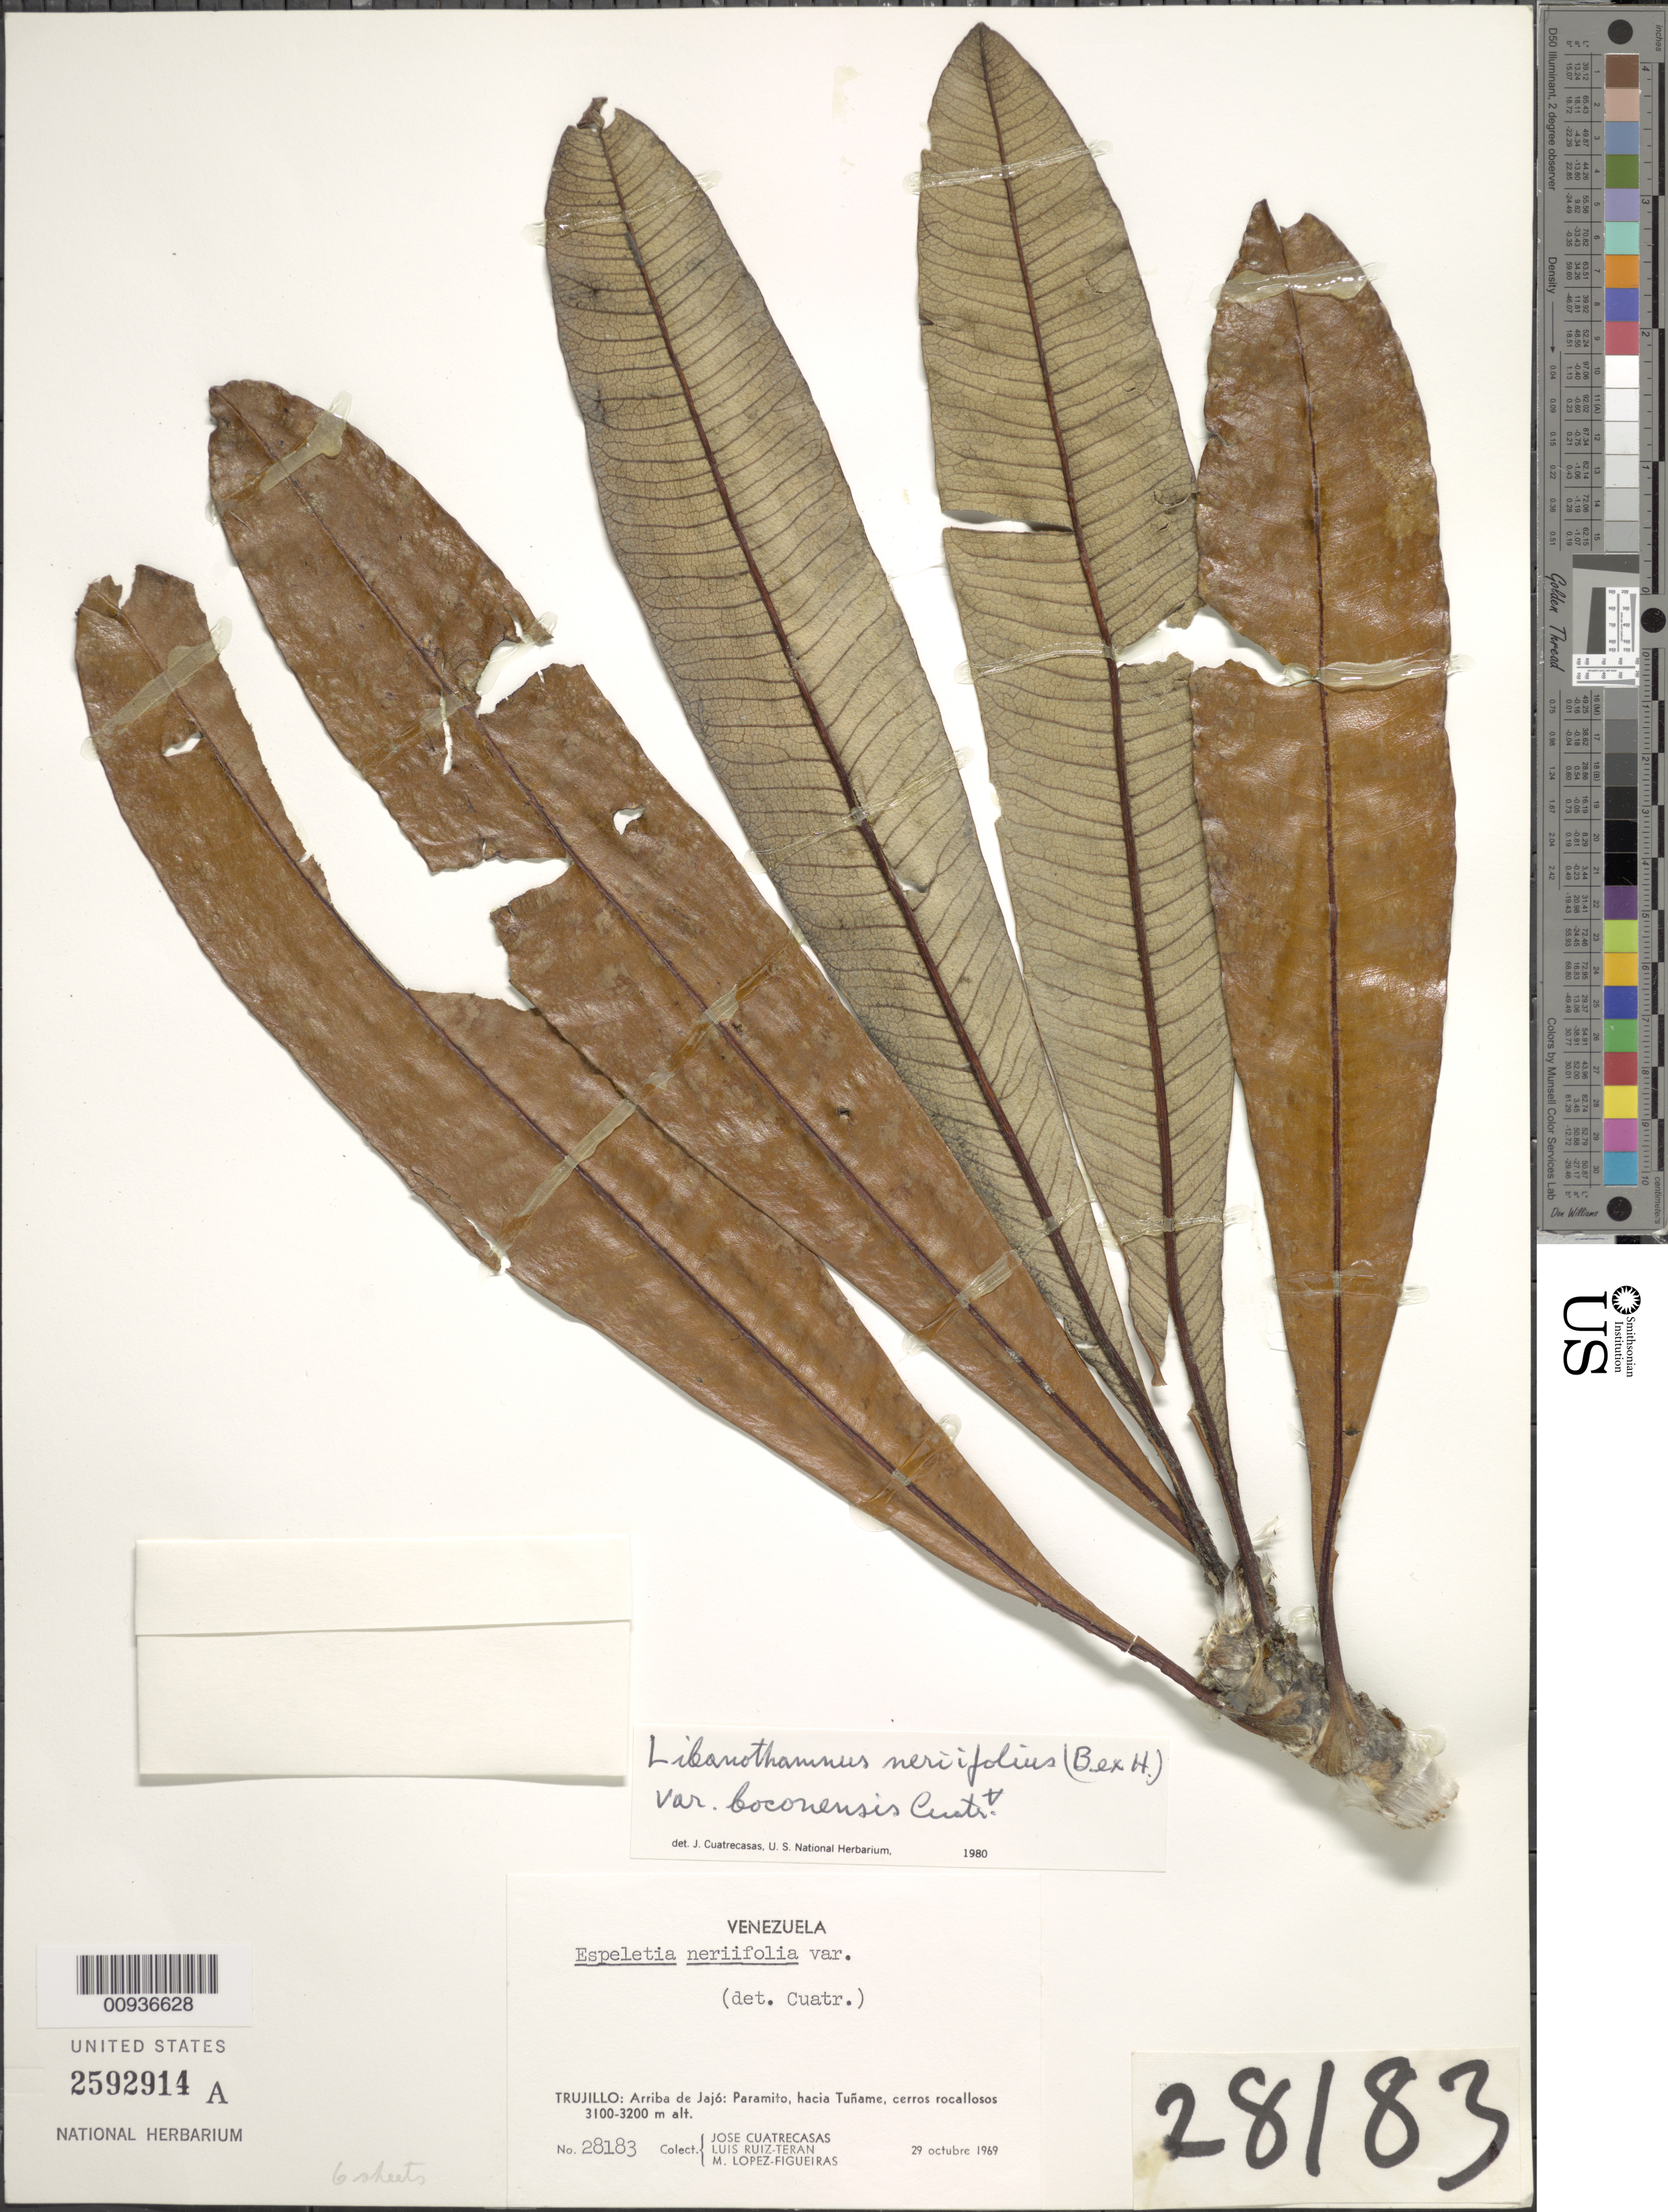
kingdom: Plantae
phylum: Tracheophyta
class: Magnoliopsida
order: Asterales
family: Asteraceae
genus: Libanothamnus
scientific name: Libanothamnus neriifolius var. boconensis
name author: Cuatrec.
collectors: J. Cuatrecasas, L. Teran & M. López Figueiras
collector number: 28183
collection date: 1969-10-29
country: Venezuela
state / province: Trujillo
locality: Arriba de Jajo, Paramito, hacia Tuname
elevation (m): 3100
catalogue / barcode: US 2592914A